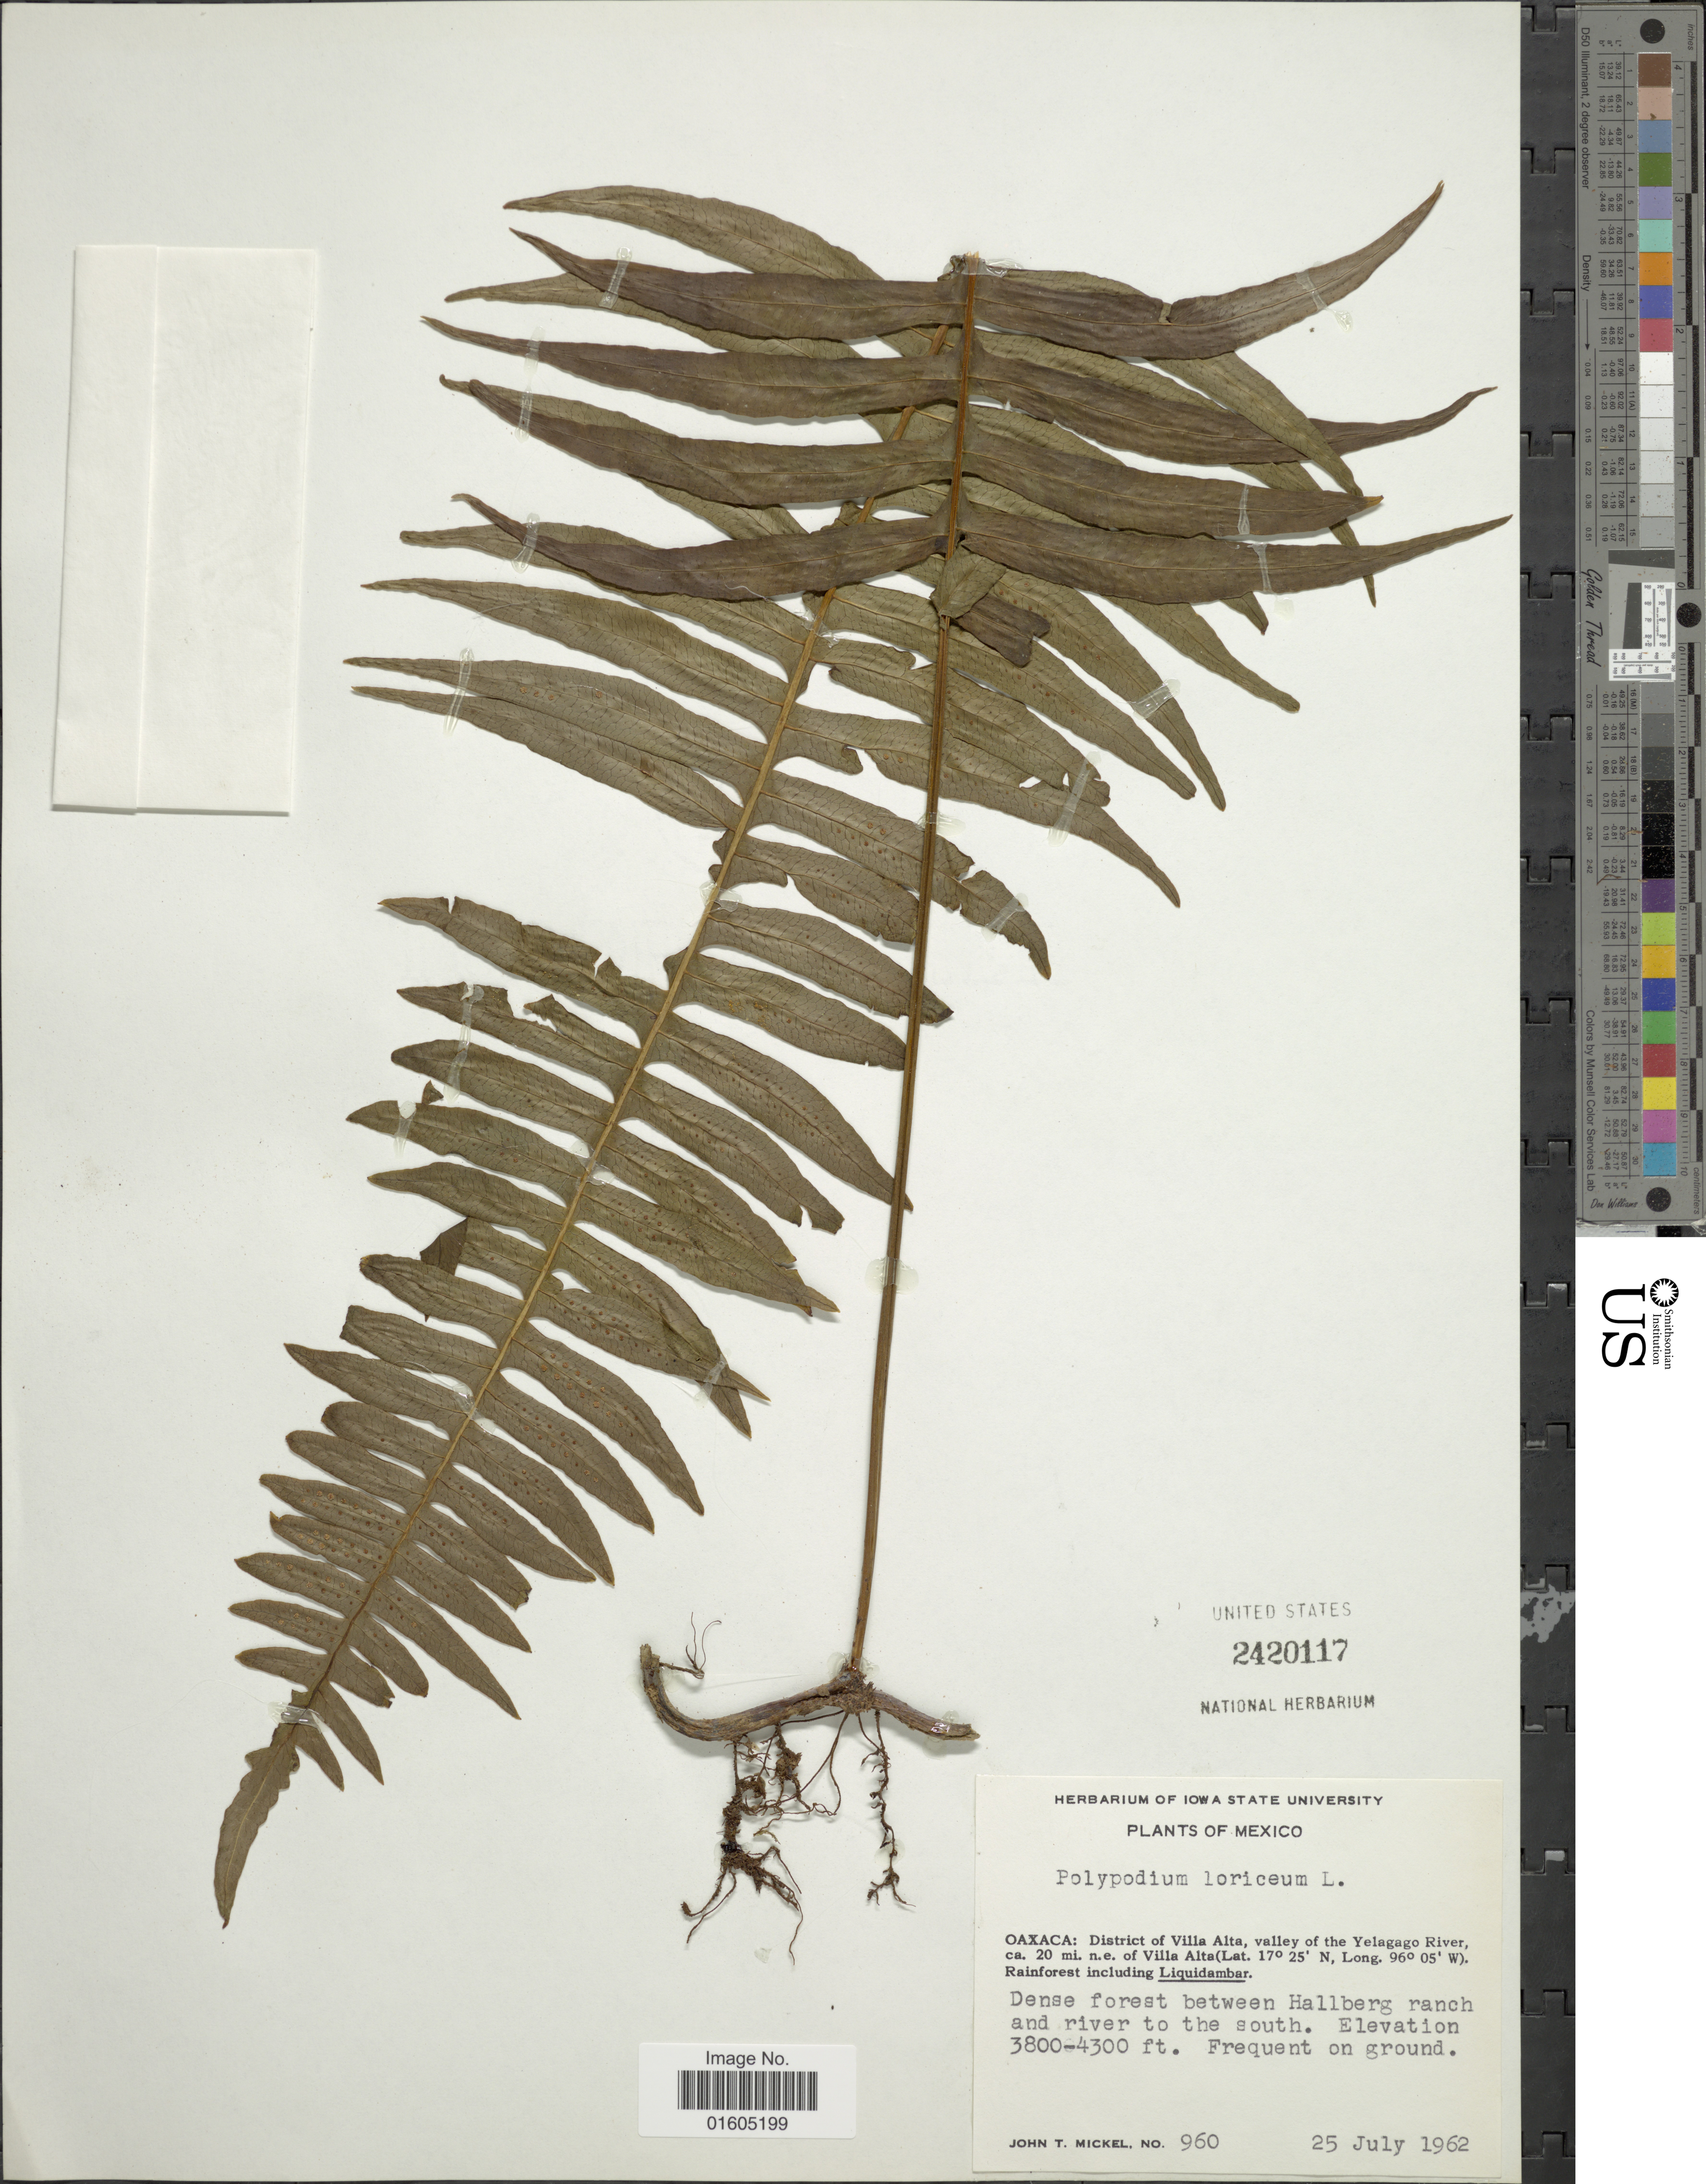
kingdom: Plantae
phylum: Tracheophyta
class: Polypodiopsida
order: Polypodiales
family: Polypodiaceae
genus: Serpocaulon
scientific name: Serpocaulon loriceum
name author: (L.) A.R. Sm.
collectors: J. T. Mickel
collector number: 960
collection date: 1962-07-25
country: Mexico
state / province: Oaxaca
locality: Mexico. Oaxacaz: District of Villa Alta, valley of the Yelagago RIver ca. 20 mi. n.e. of Villa Alta. Rainforest including Liquidambar.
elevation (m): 1158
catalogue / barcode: US 2420117